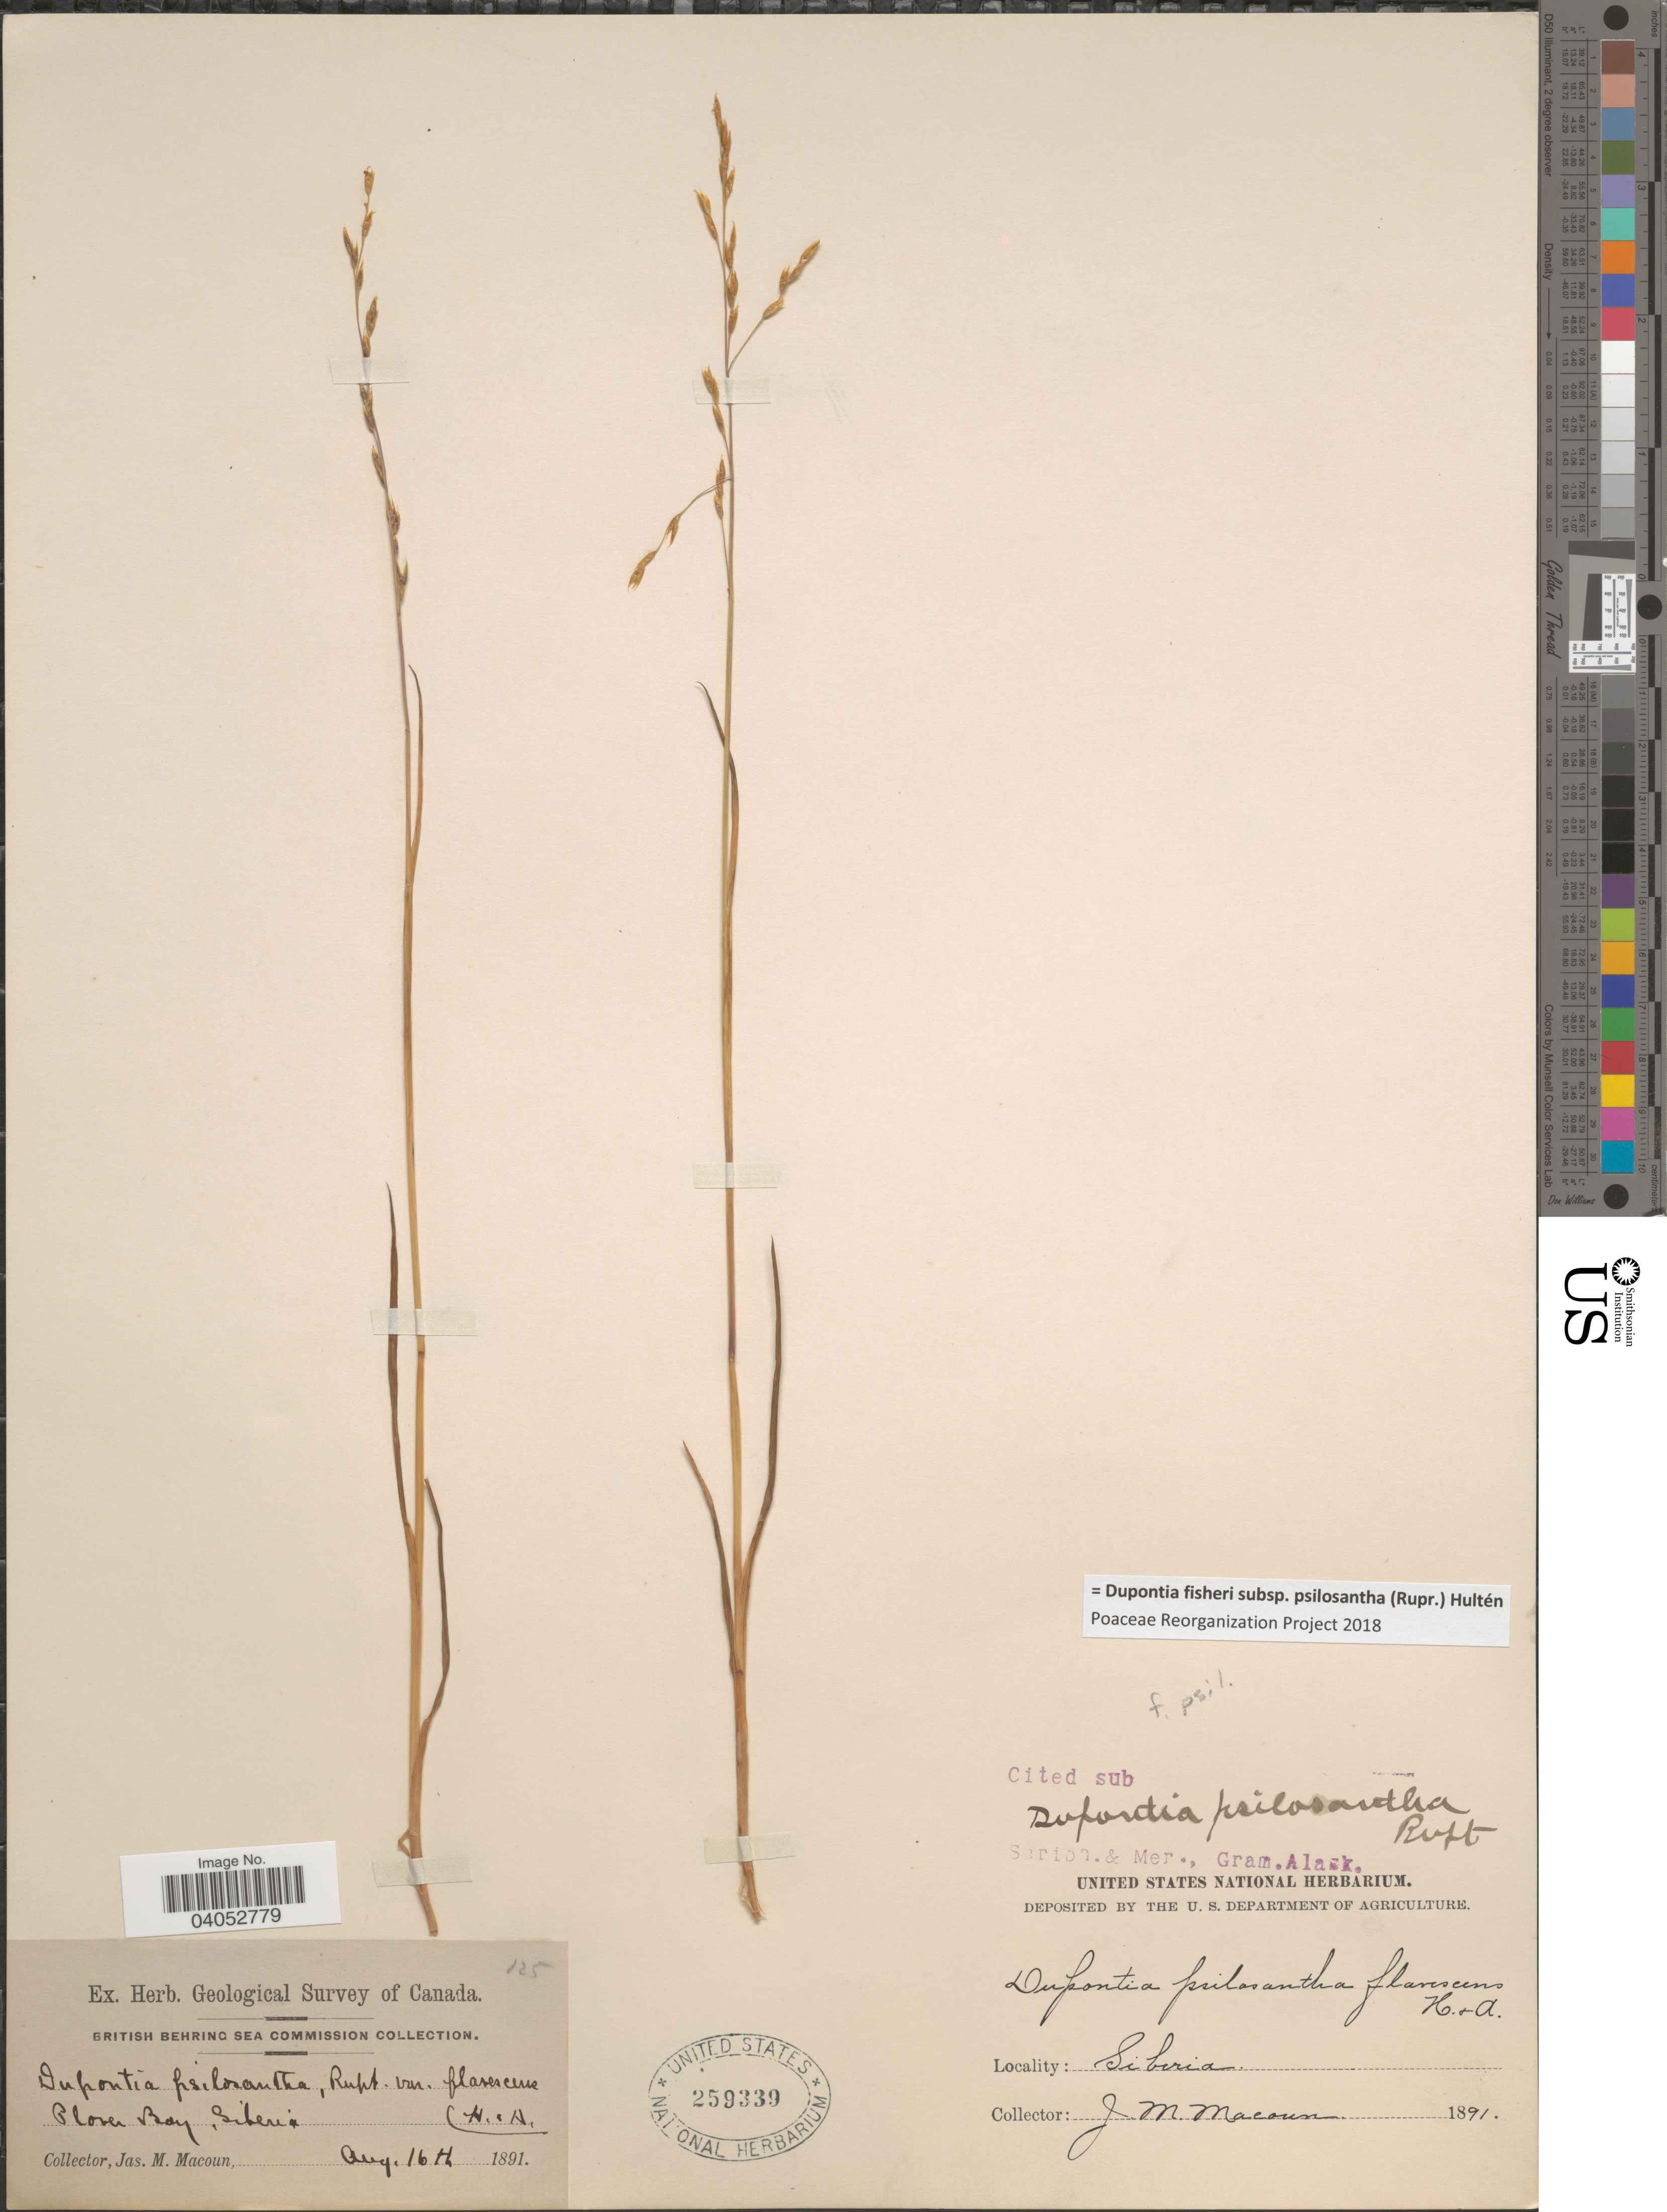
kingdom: Plantae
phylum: Tracheophyta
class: Liliopsida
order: Poales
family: Poaceae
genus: Dupontia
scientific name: Dupontia fisheri subsp. psilosantha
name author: (Rupr.) Hultén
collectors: J. M. Macoun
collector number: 125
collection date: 1891-08-16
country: Russian Federation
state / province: Chukotka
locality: Plover Bay, Siberia.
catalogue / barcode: US 259339